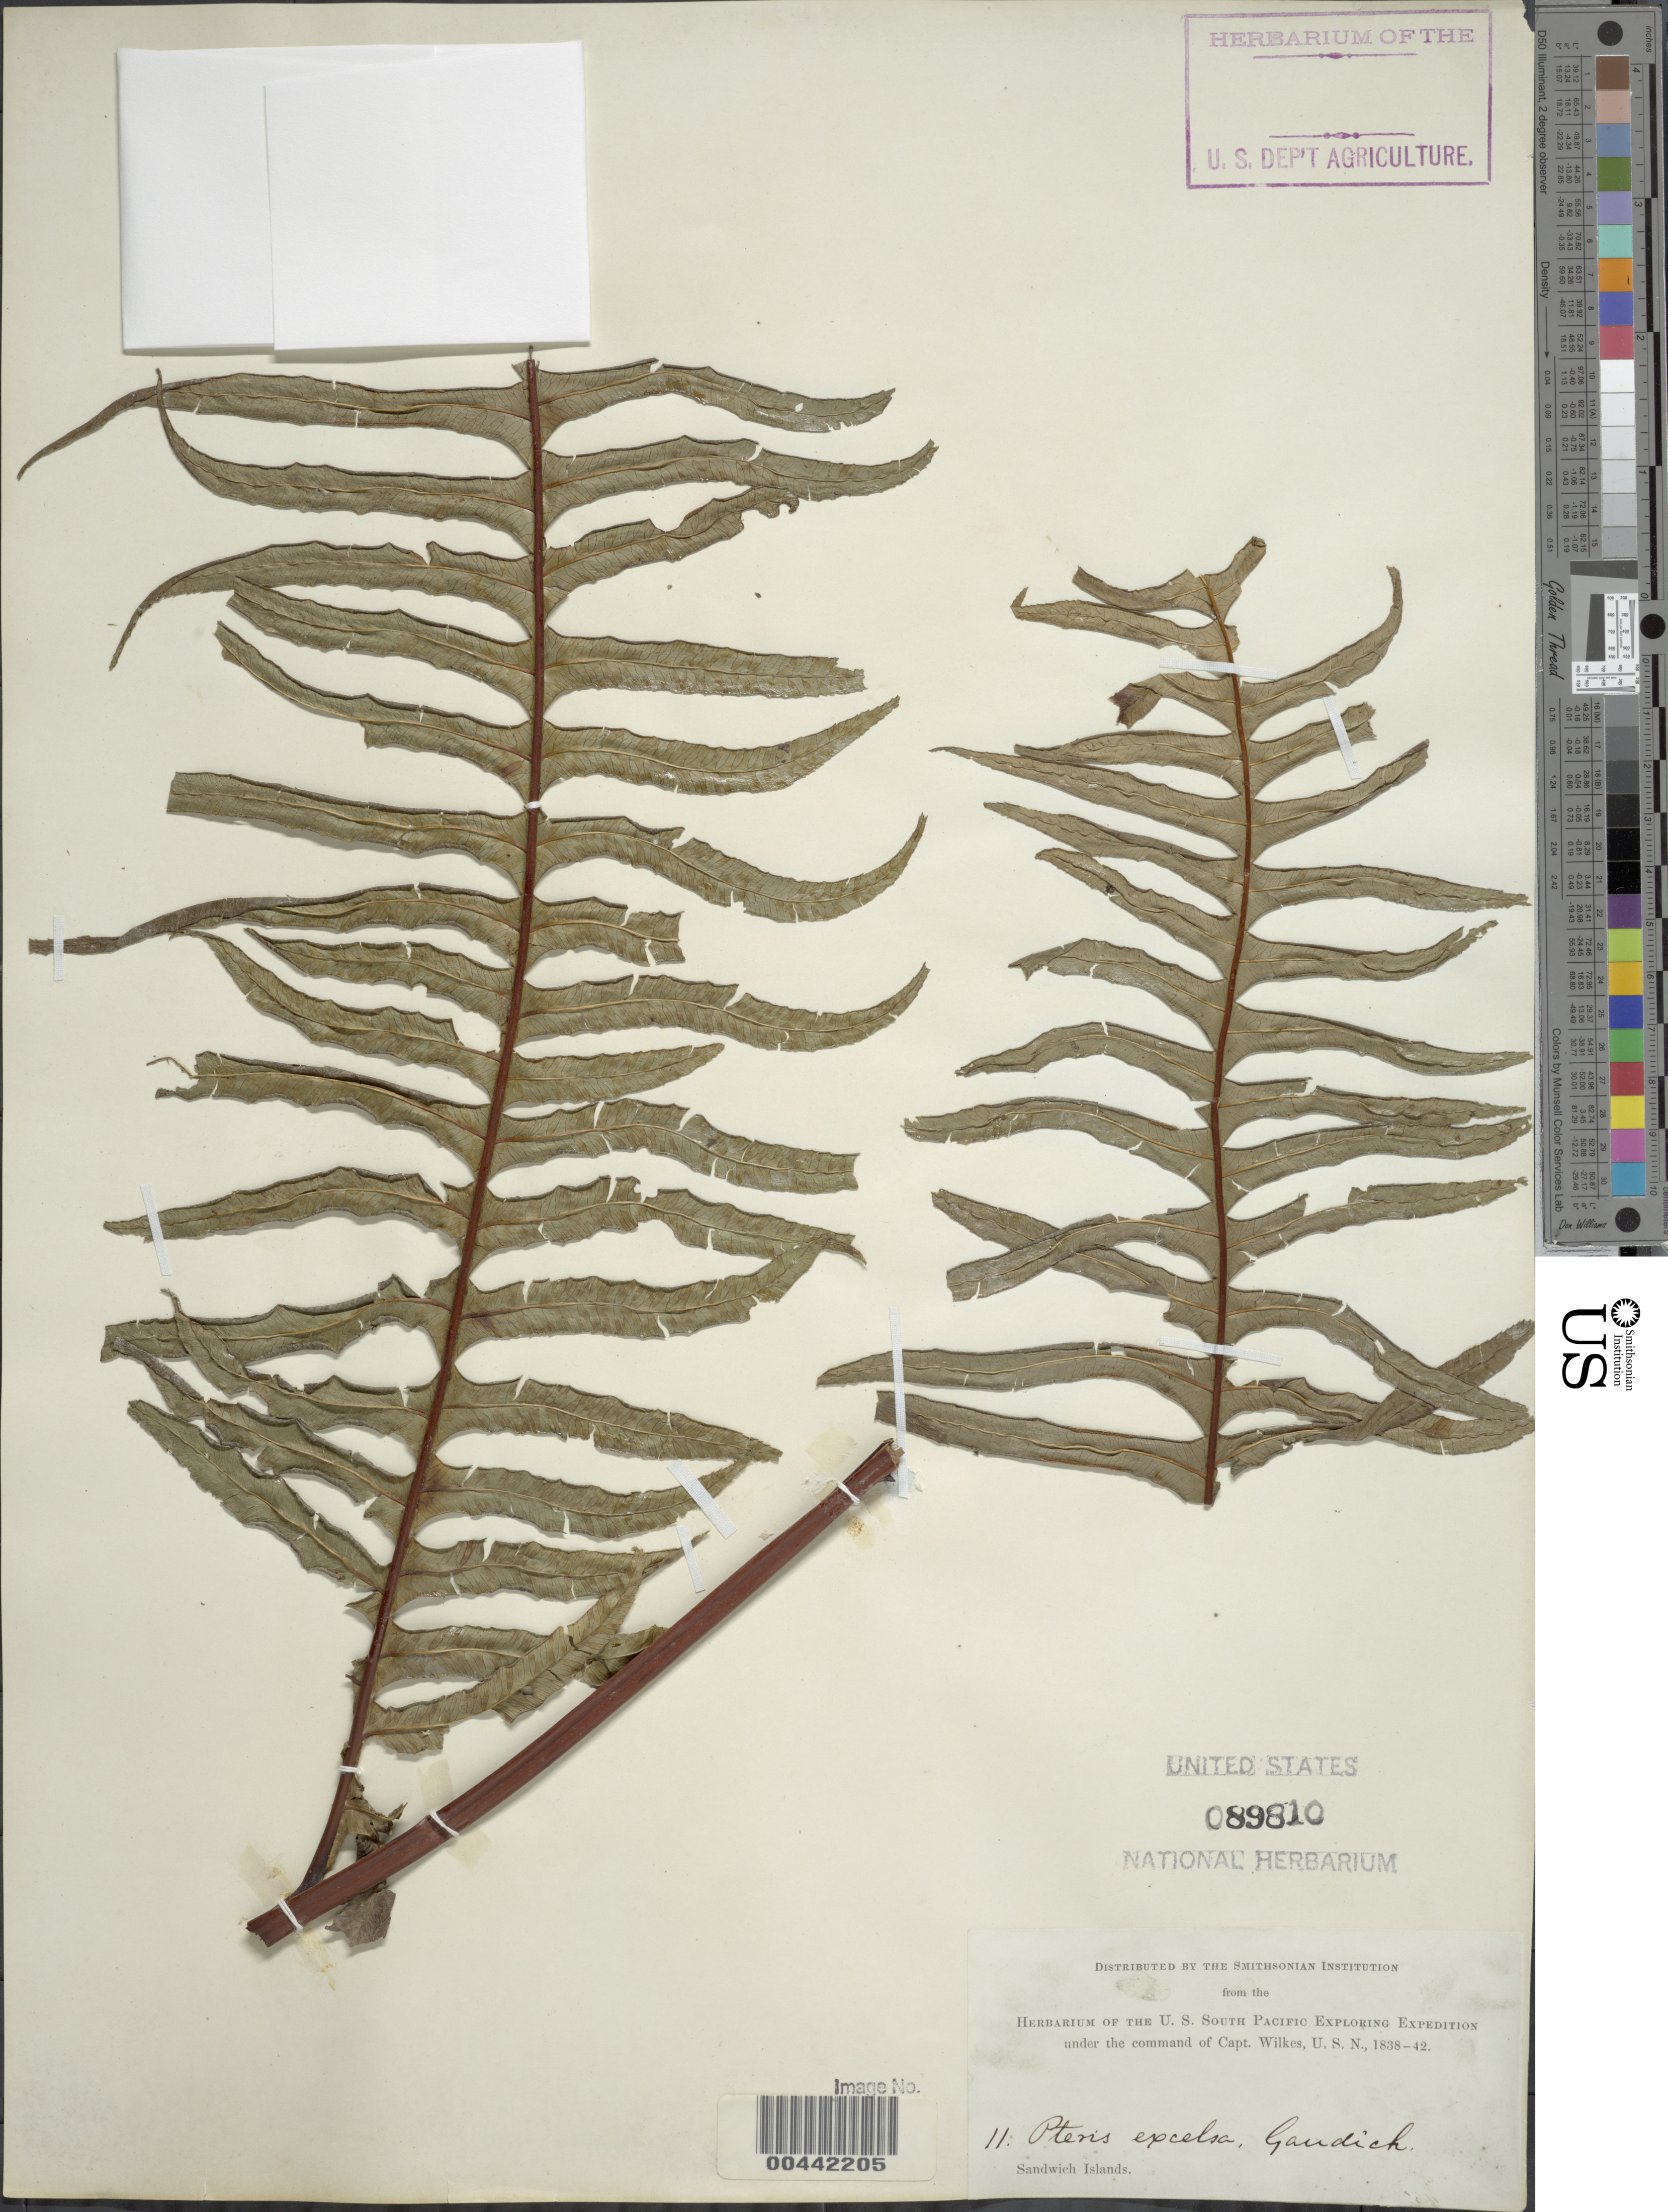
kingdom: Plantae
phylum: Tracheophyta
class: Polypodiopsida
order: Polypodiales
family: Pteridaceae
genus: Pteris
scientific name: Pteris terminalis var. terminalis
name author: Wall.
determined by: Wagner, W. L., (BOT), Smithsonian Institution - National Museum of Natural History (UNITED STATES)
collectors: Wilkes Explor. Exped.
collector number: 11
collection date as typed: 1838 to -- --- 1842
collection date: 1838/1842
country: United States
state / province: Hawaii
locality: Sandwich Islands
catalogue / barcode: US 89810